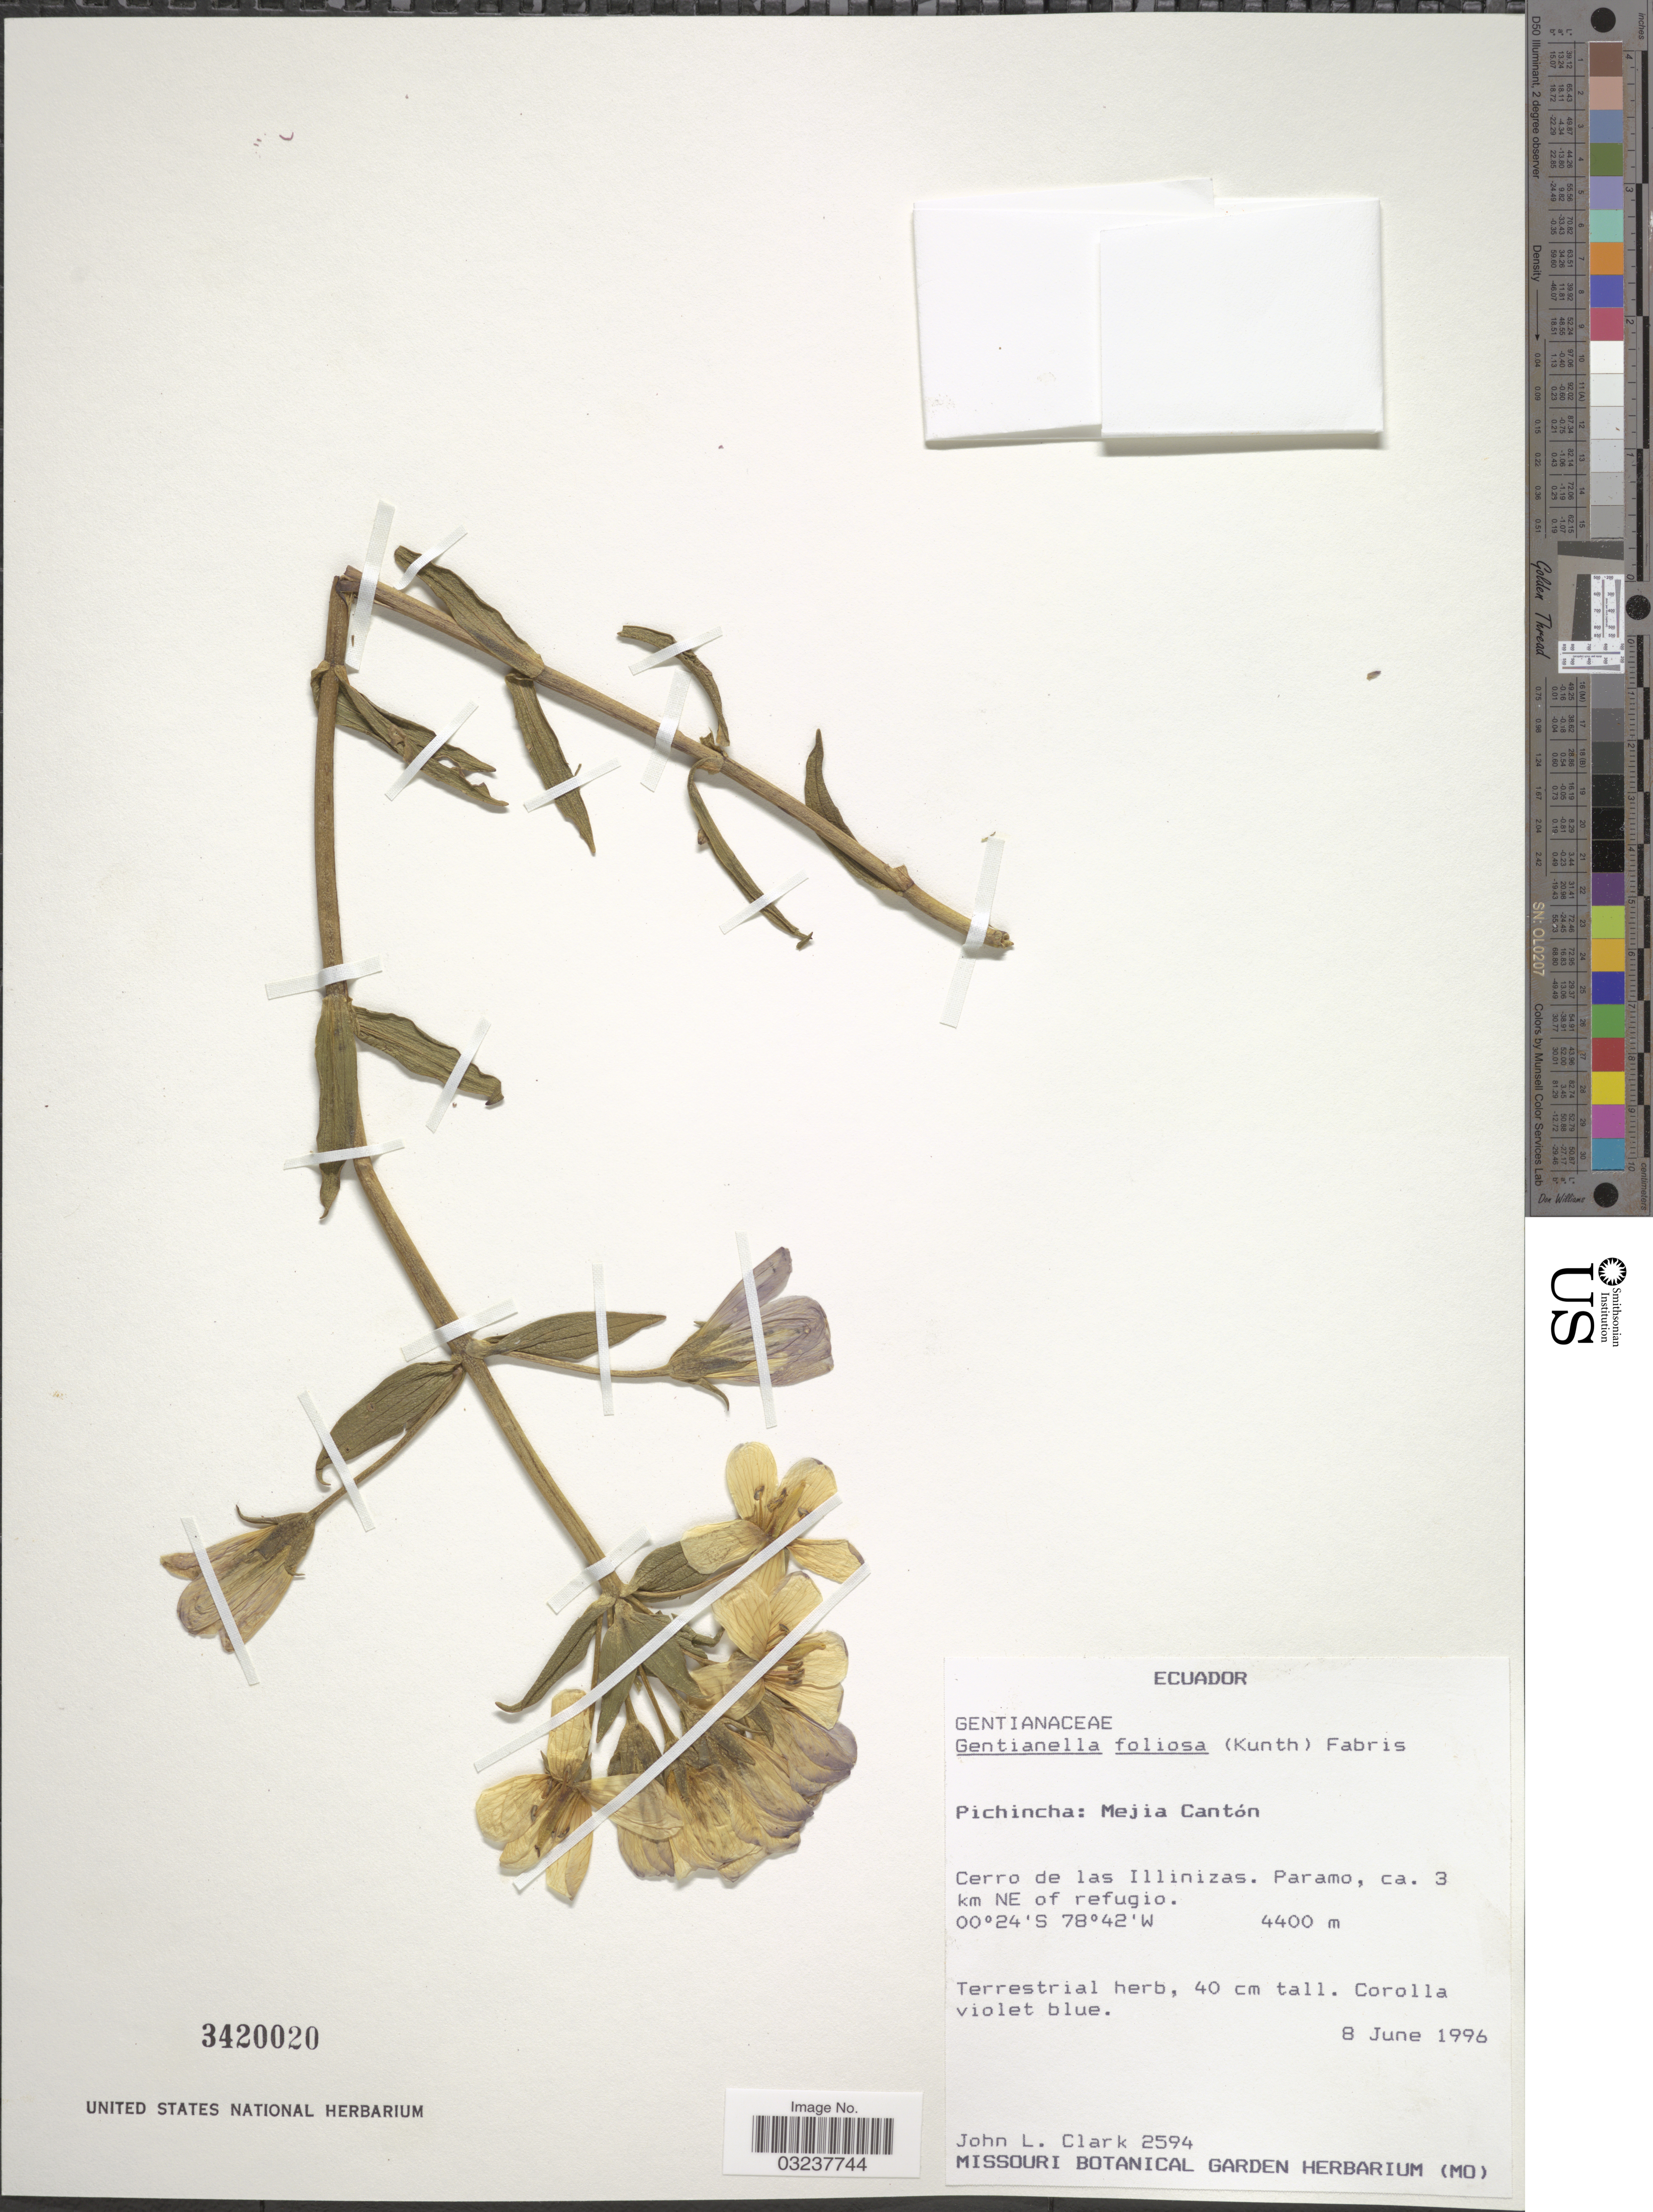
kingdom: Plantae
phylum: Tracheophyta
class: Magnoliopsida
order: Gentianales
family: Gentianaceae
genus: Gentianella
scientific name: Gentianella foliosa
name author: (Kunth) Fabris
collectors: J. L. Clark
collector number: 2594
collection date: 1996-06-08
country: Ecuador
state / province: Pichincha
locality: Mejia Cantón, Cerro de las Illinizas. Paramo, ca. 3 km NE of refugio.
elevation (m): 4400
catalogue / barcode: US 3420020